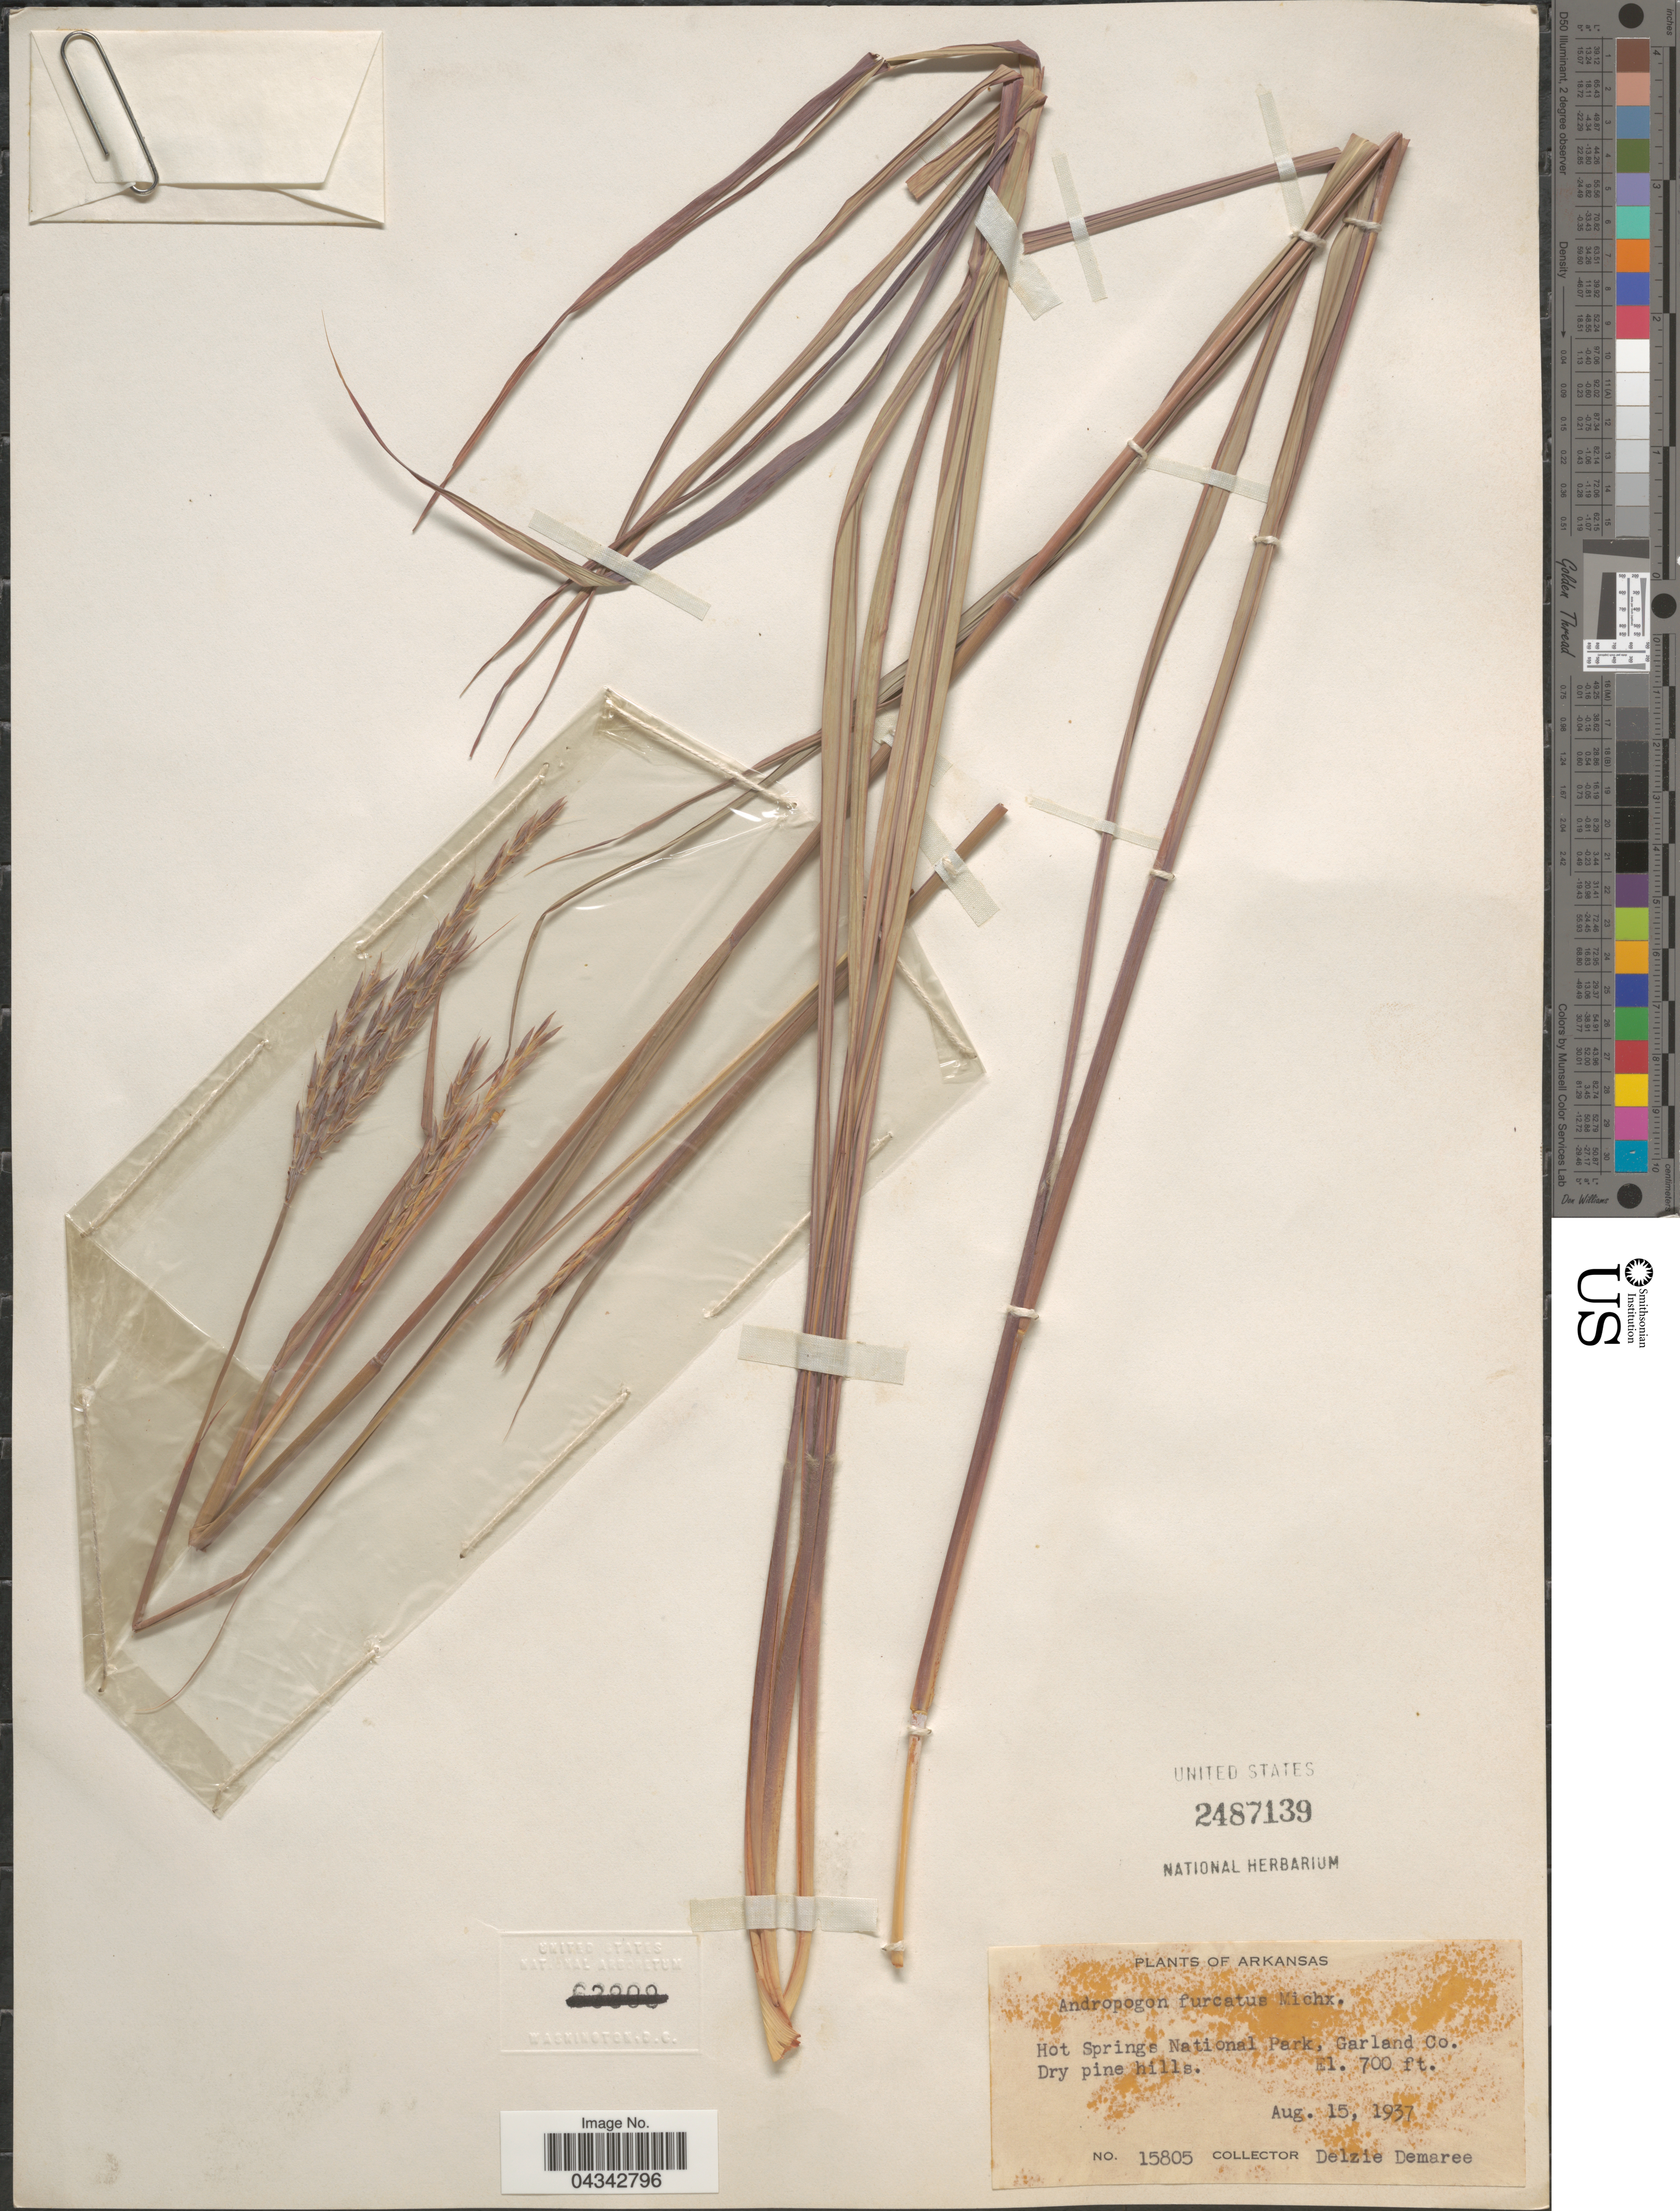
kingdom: Plantae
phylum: Tracheophyta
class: Liliopsida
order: Poales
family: Poaceae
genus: Andropogon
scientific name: Andropogon gerardii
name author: Vitman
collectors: D. Demaree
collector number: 15805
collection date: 1937-08-15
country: United States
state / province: Arkansas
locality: Hot Springs National Park, Garland Co.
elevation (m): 213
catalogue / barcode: US 2487139